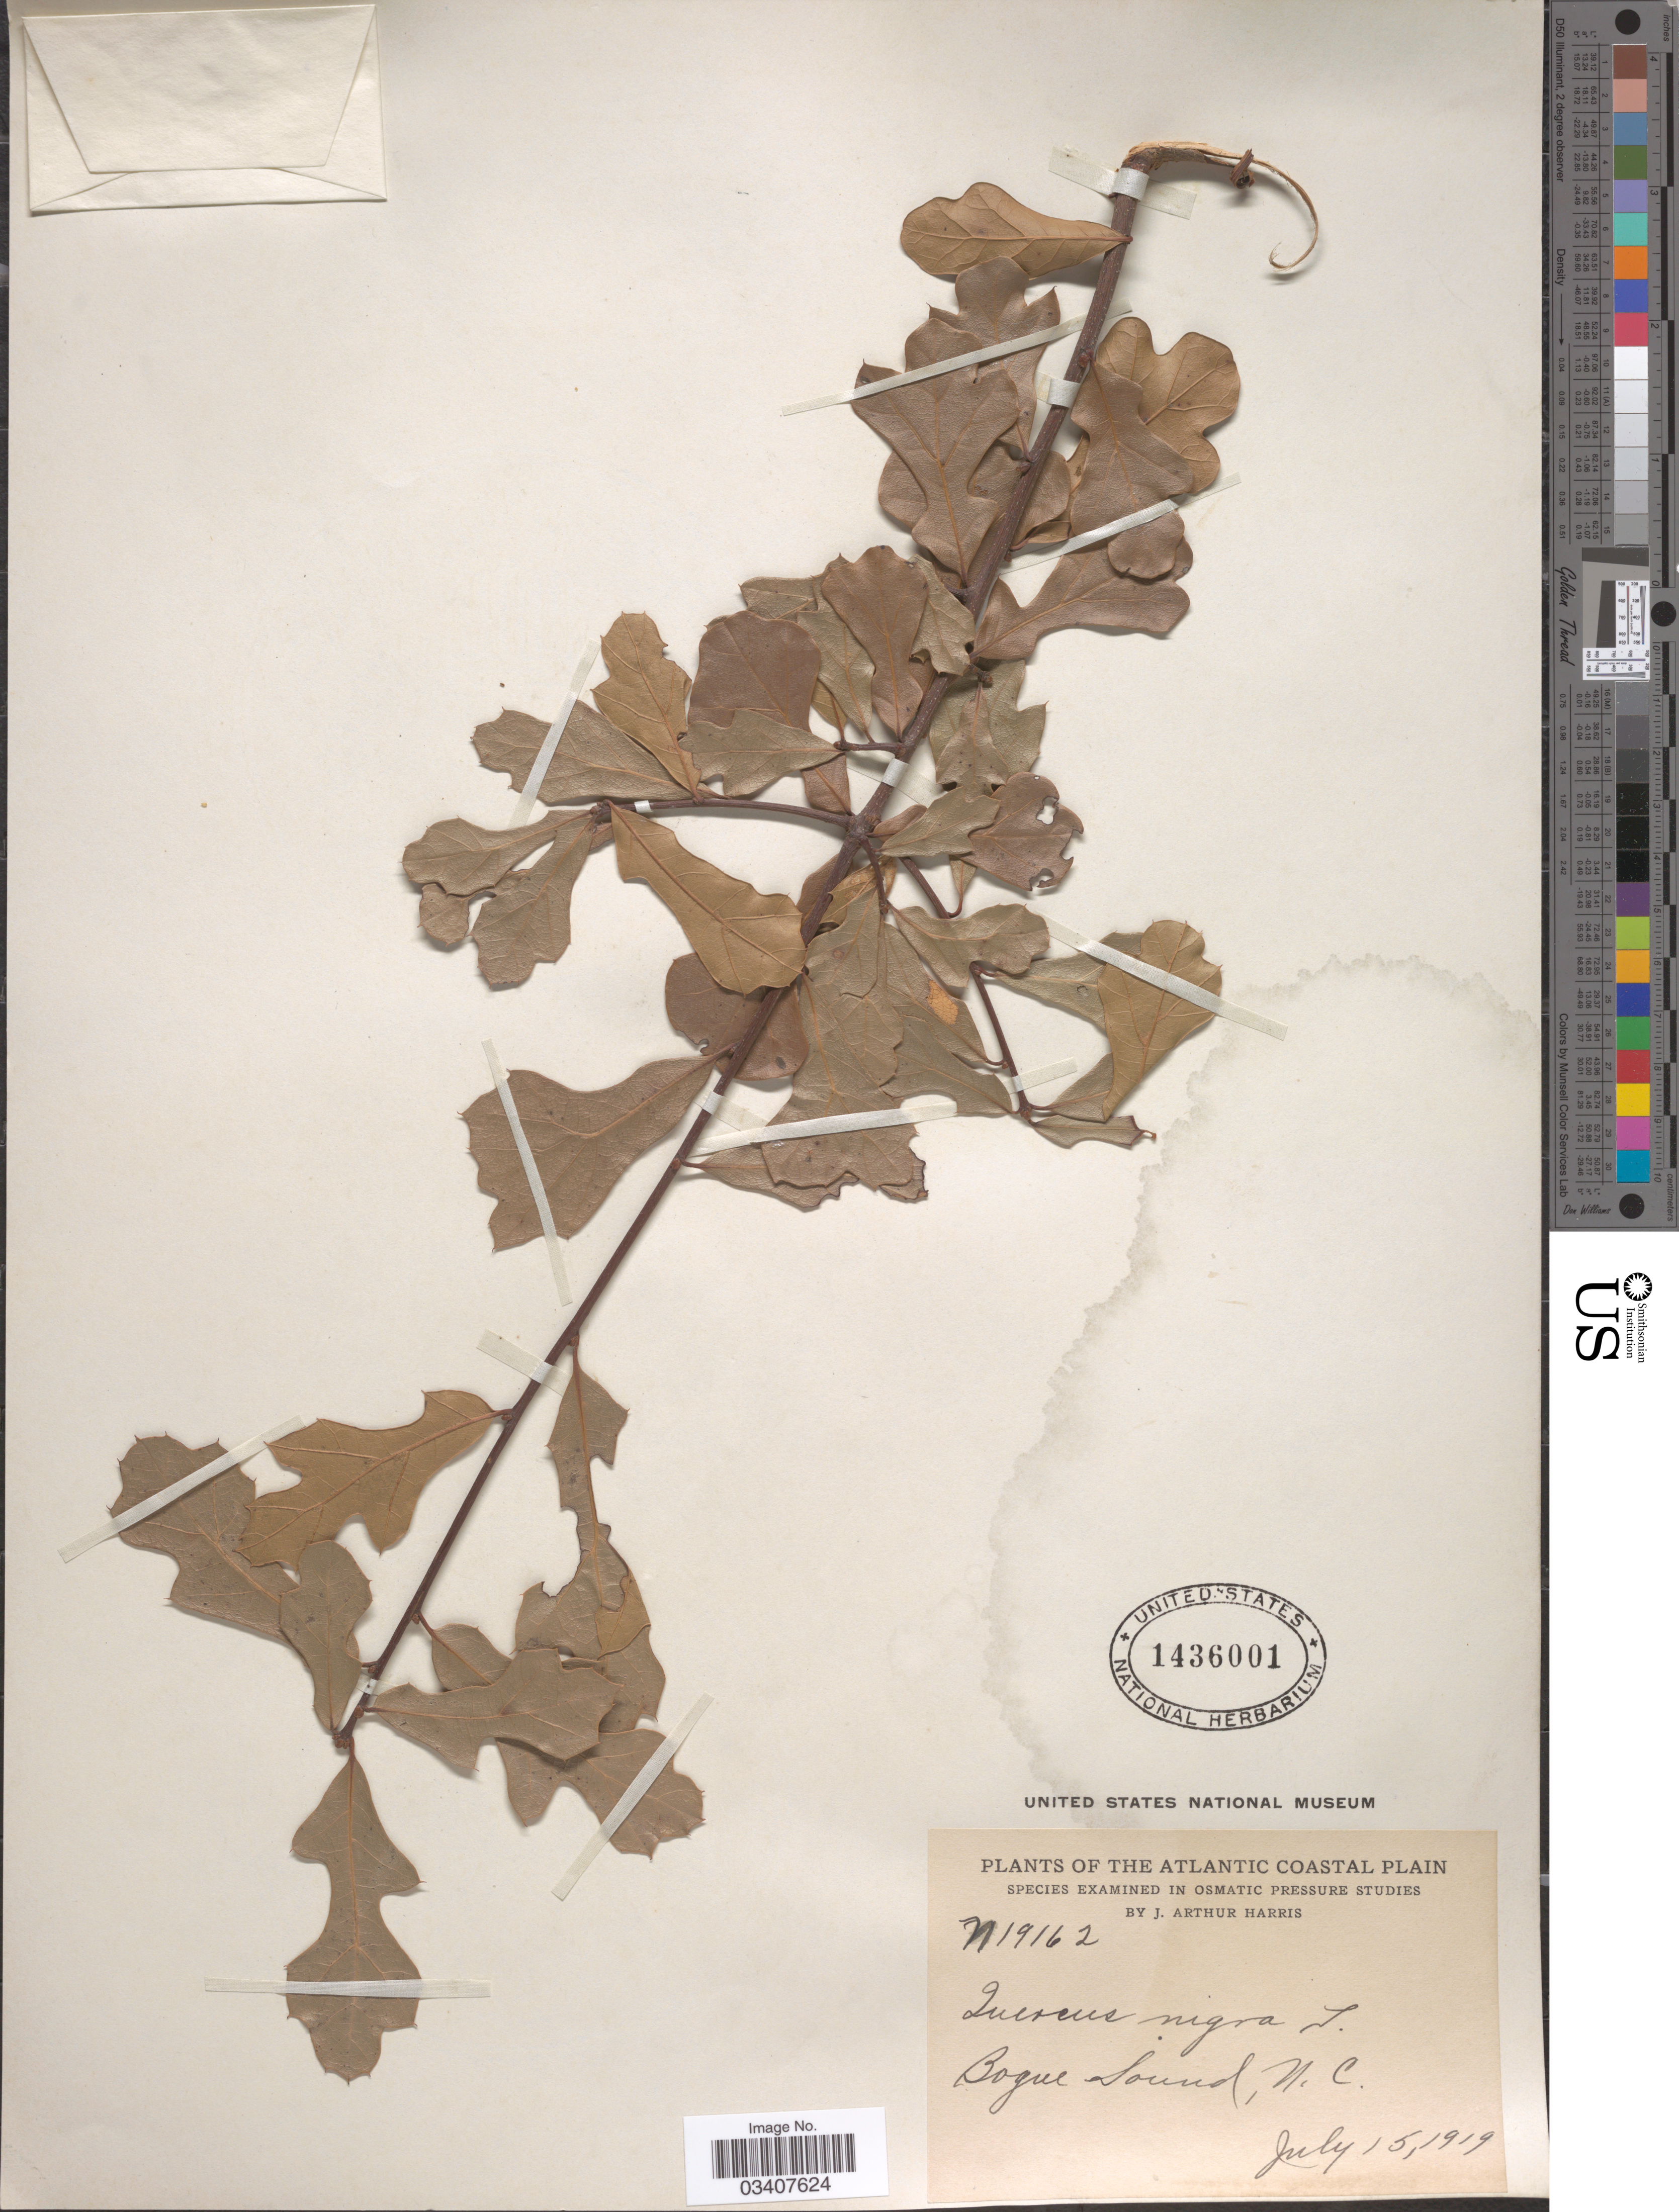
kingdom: Plantae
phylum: Tracheophyta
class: Magnoliopsida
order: Fagales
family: Fagaceae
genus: Quercus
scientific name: Quercus nigra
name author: L.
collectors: J. A. Harris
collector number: N19162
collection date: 1919-07-15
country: United States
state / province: North Carolina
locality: The Atlantic Coastal Plain. Bogue Sound.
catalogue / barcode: US 1436001